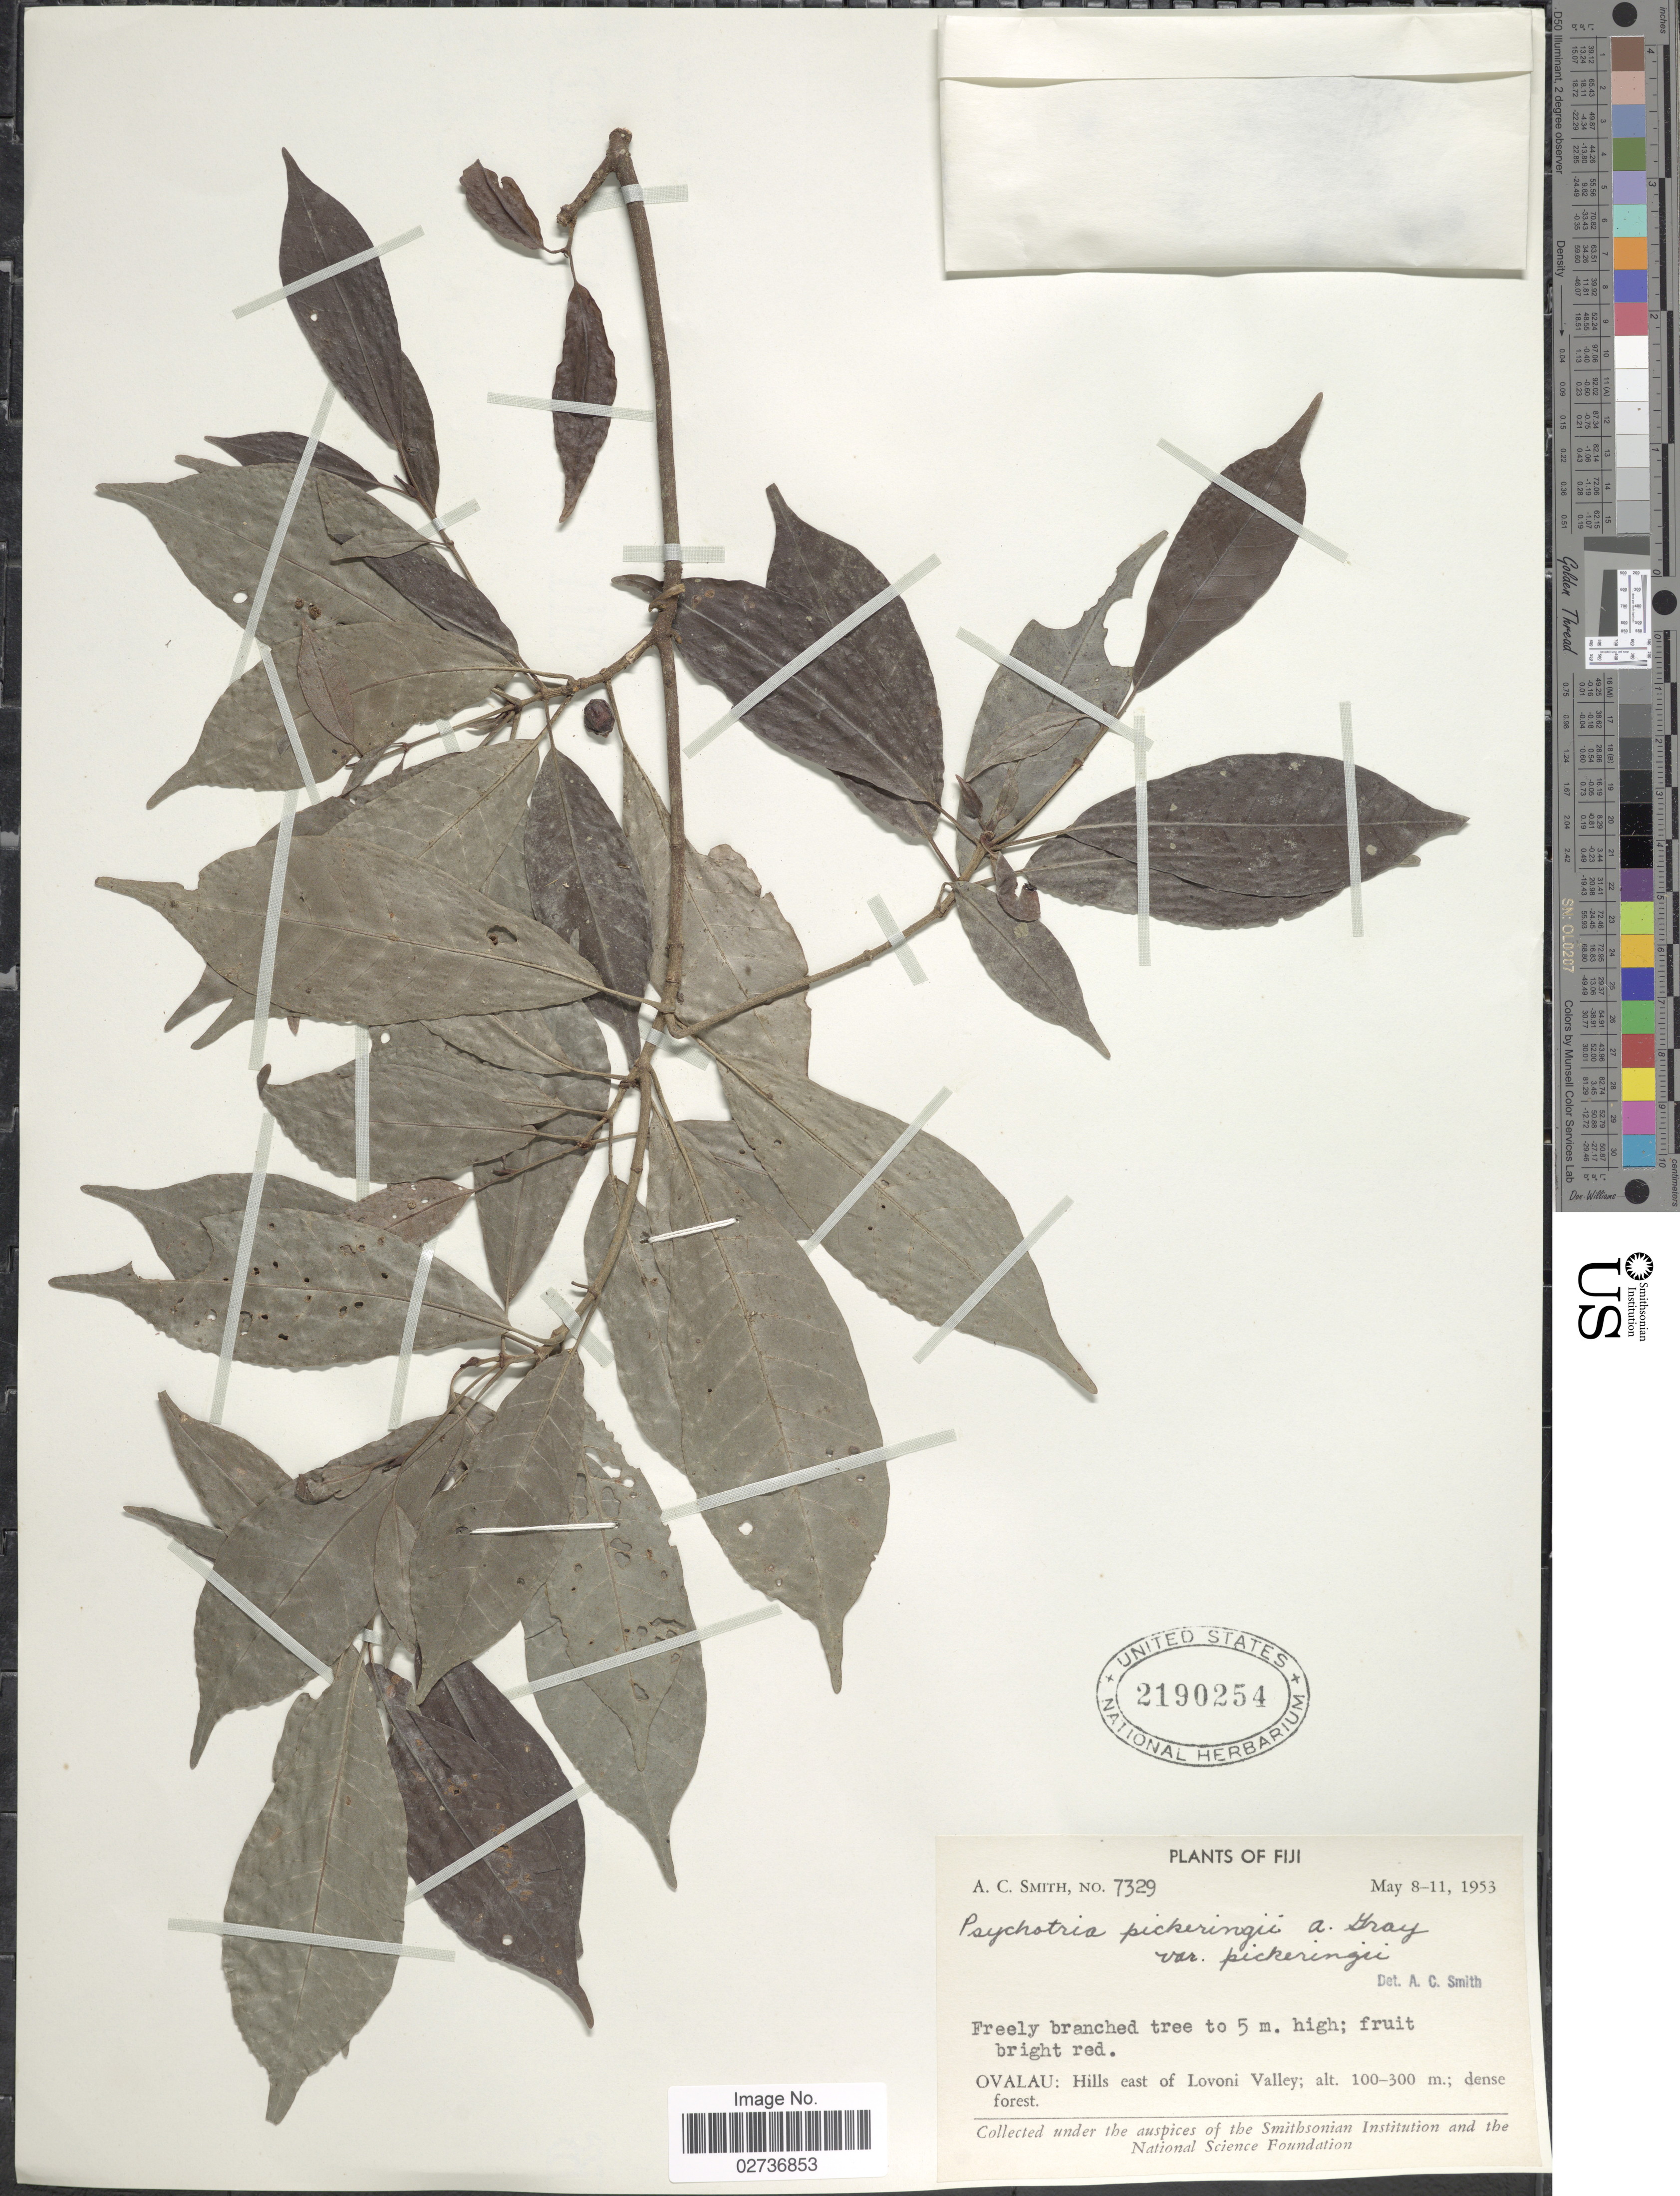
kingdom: Plantae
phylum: Tracheophyta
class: Magnoliopsida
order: Gentianales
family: Rubiaceae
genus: Psychotria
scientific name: Psychotria pickeringii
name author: A. Gray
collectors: A. C. Smith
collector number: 7329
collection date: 1953-05-08/1953-05-11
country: Fiji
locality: Ovalau: Hills east of Lovoni Valley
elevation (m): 100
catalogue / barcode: US 2190254